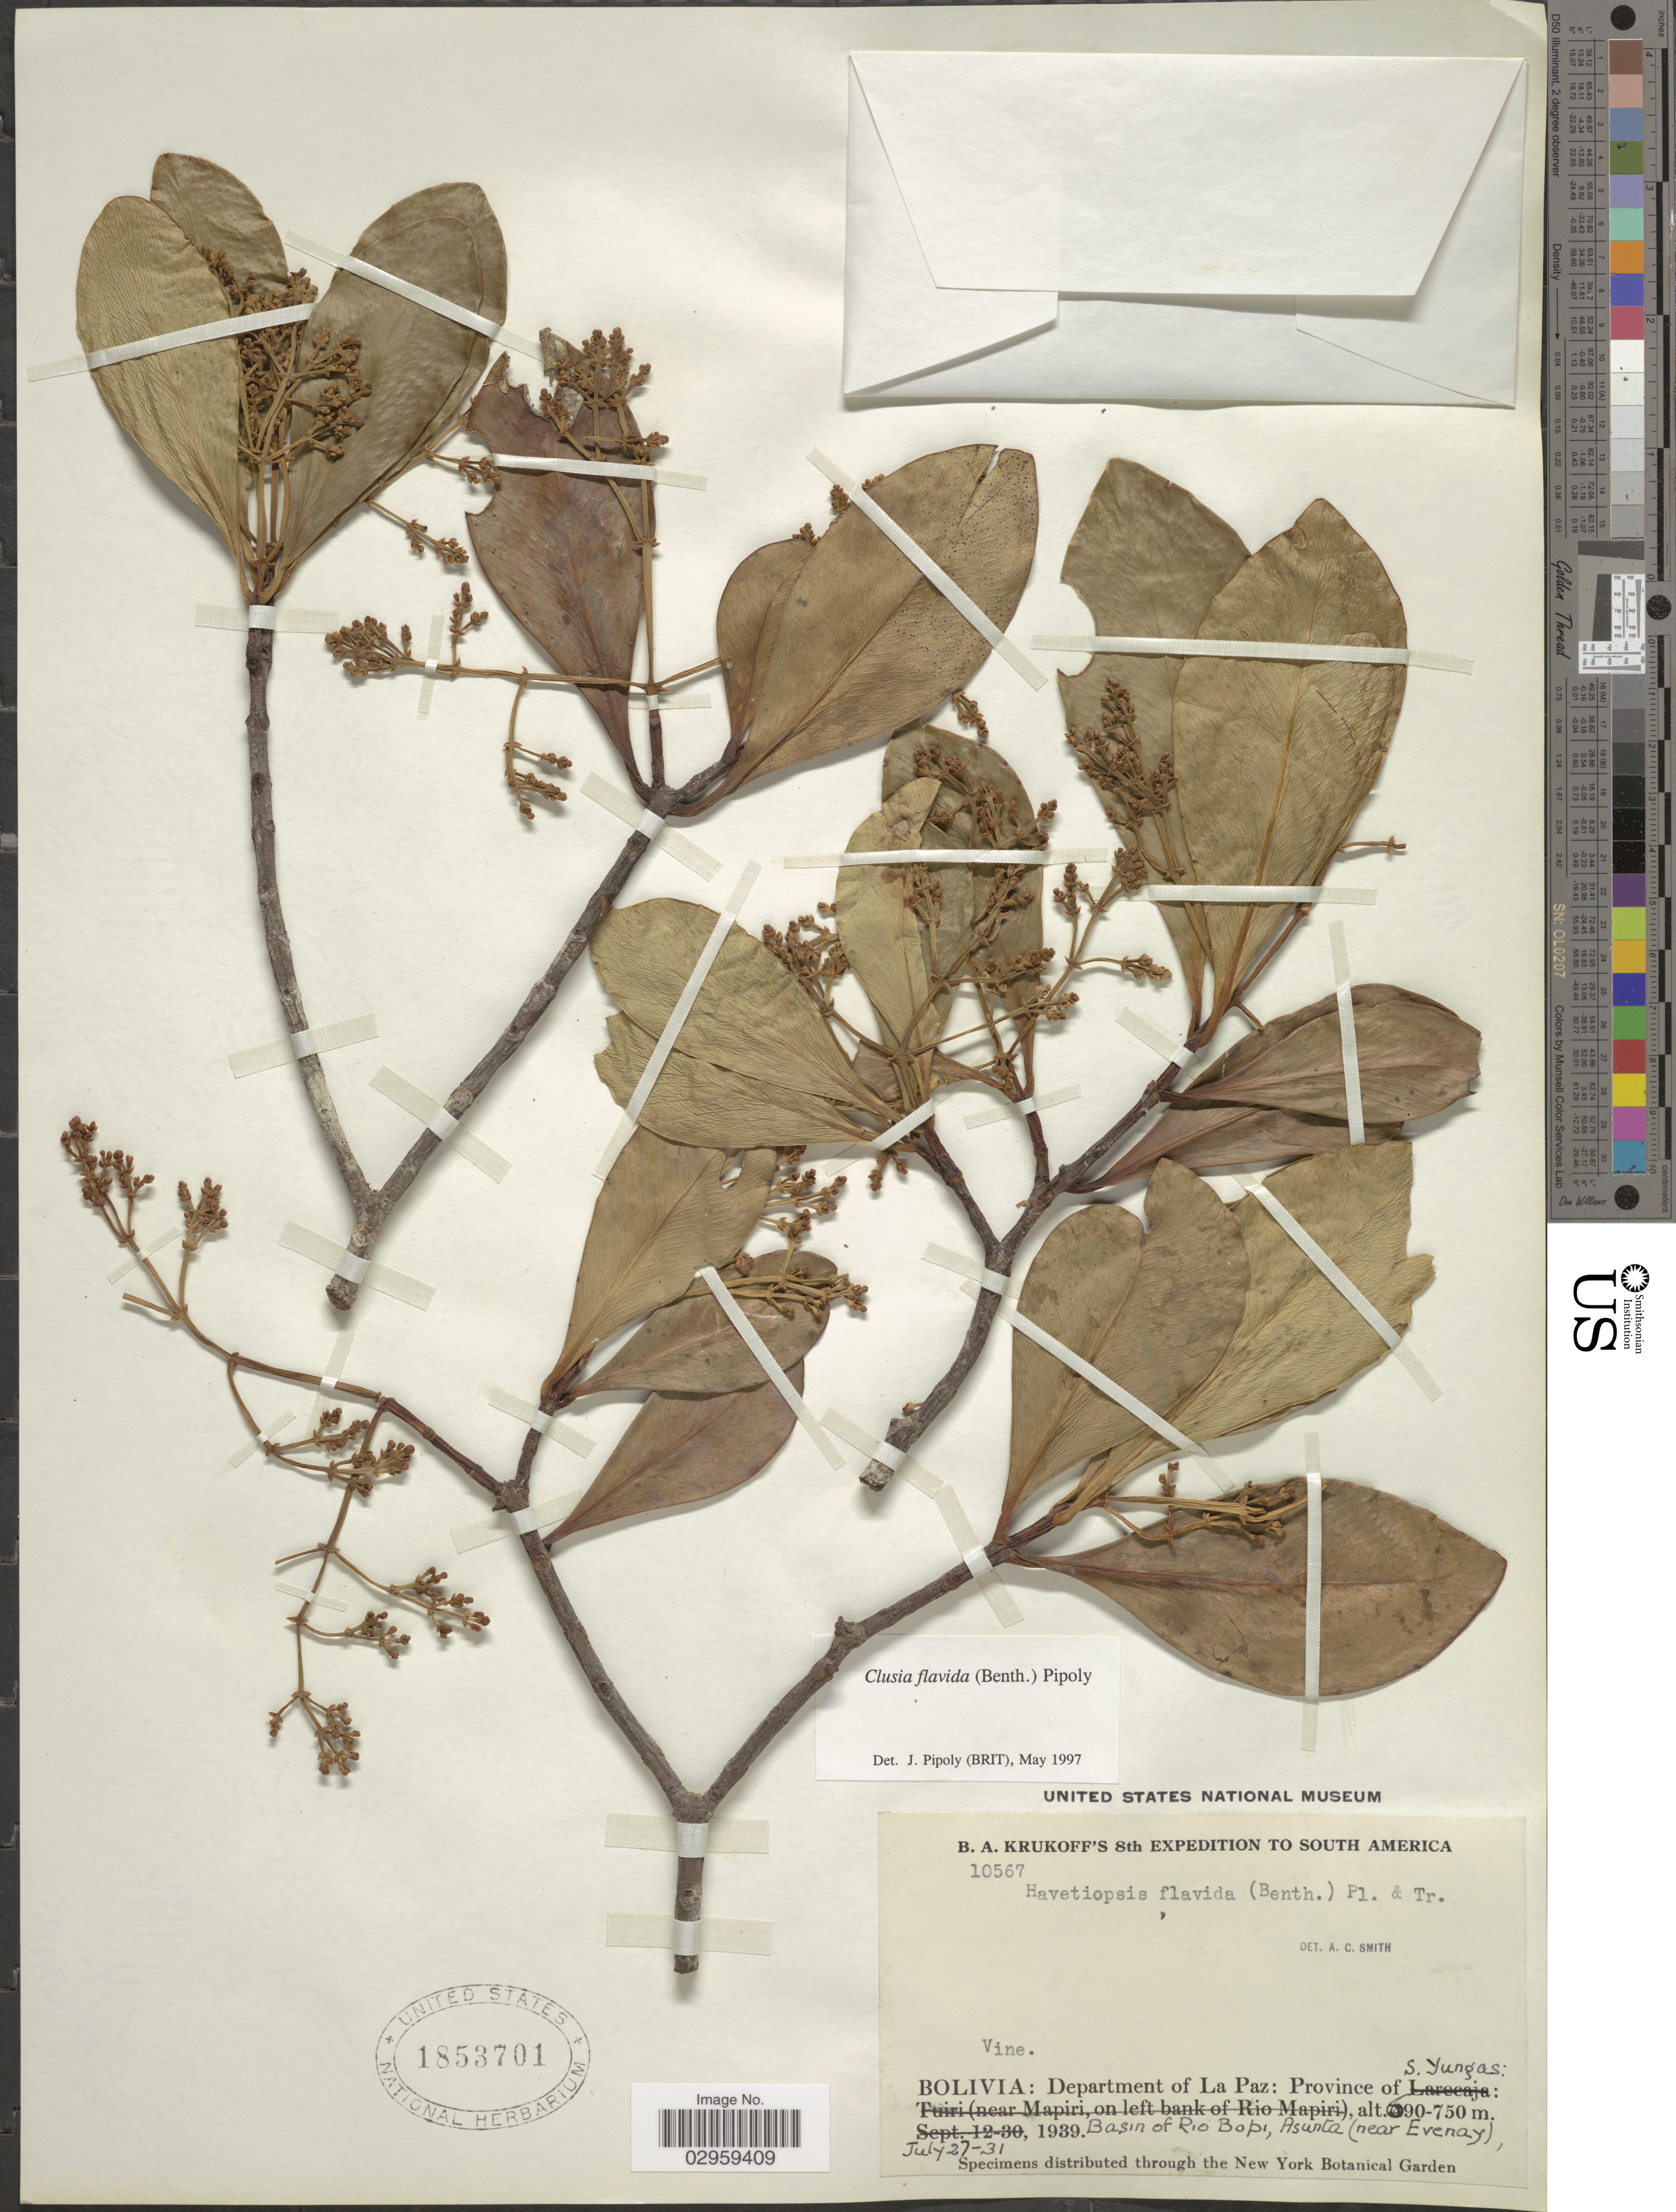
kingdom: Plantae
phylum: Tracheophyta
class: Magnoliopsida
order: Malpighiales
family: Clusiaceae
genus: Clusia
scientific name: Clusia flavida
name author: (Benth.) Pipoly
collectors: B. A. Krukoff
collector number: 10567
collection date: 1939-07-27/1939-07-31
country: Bolivia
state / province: La Paz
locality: Department of La Paz: Province of S. Yungas: Basin of Rio Bopi, Asunta (near Evenay).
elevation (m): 90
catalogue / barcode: US 1853701